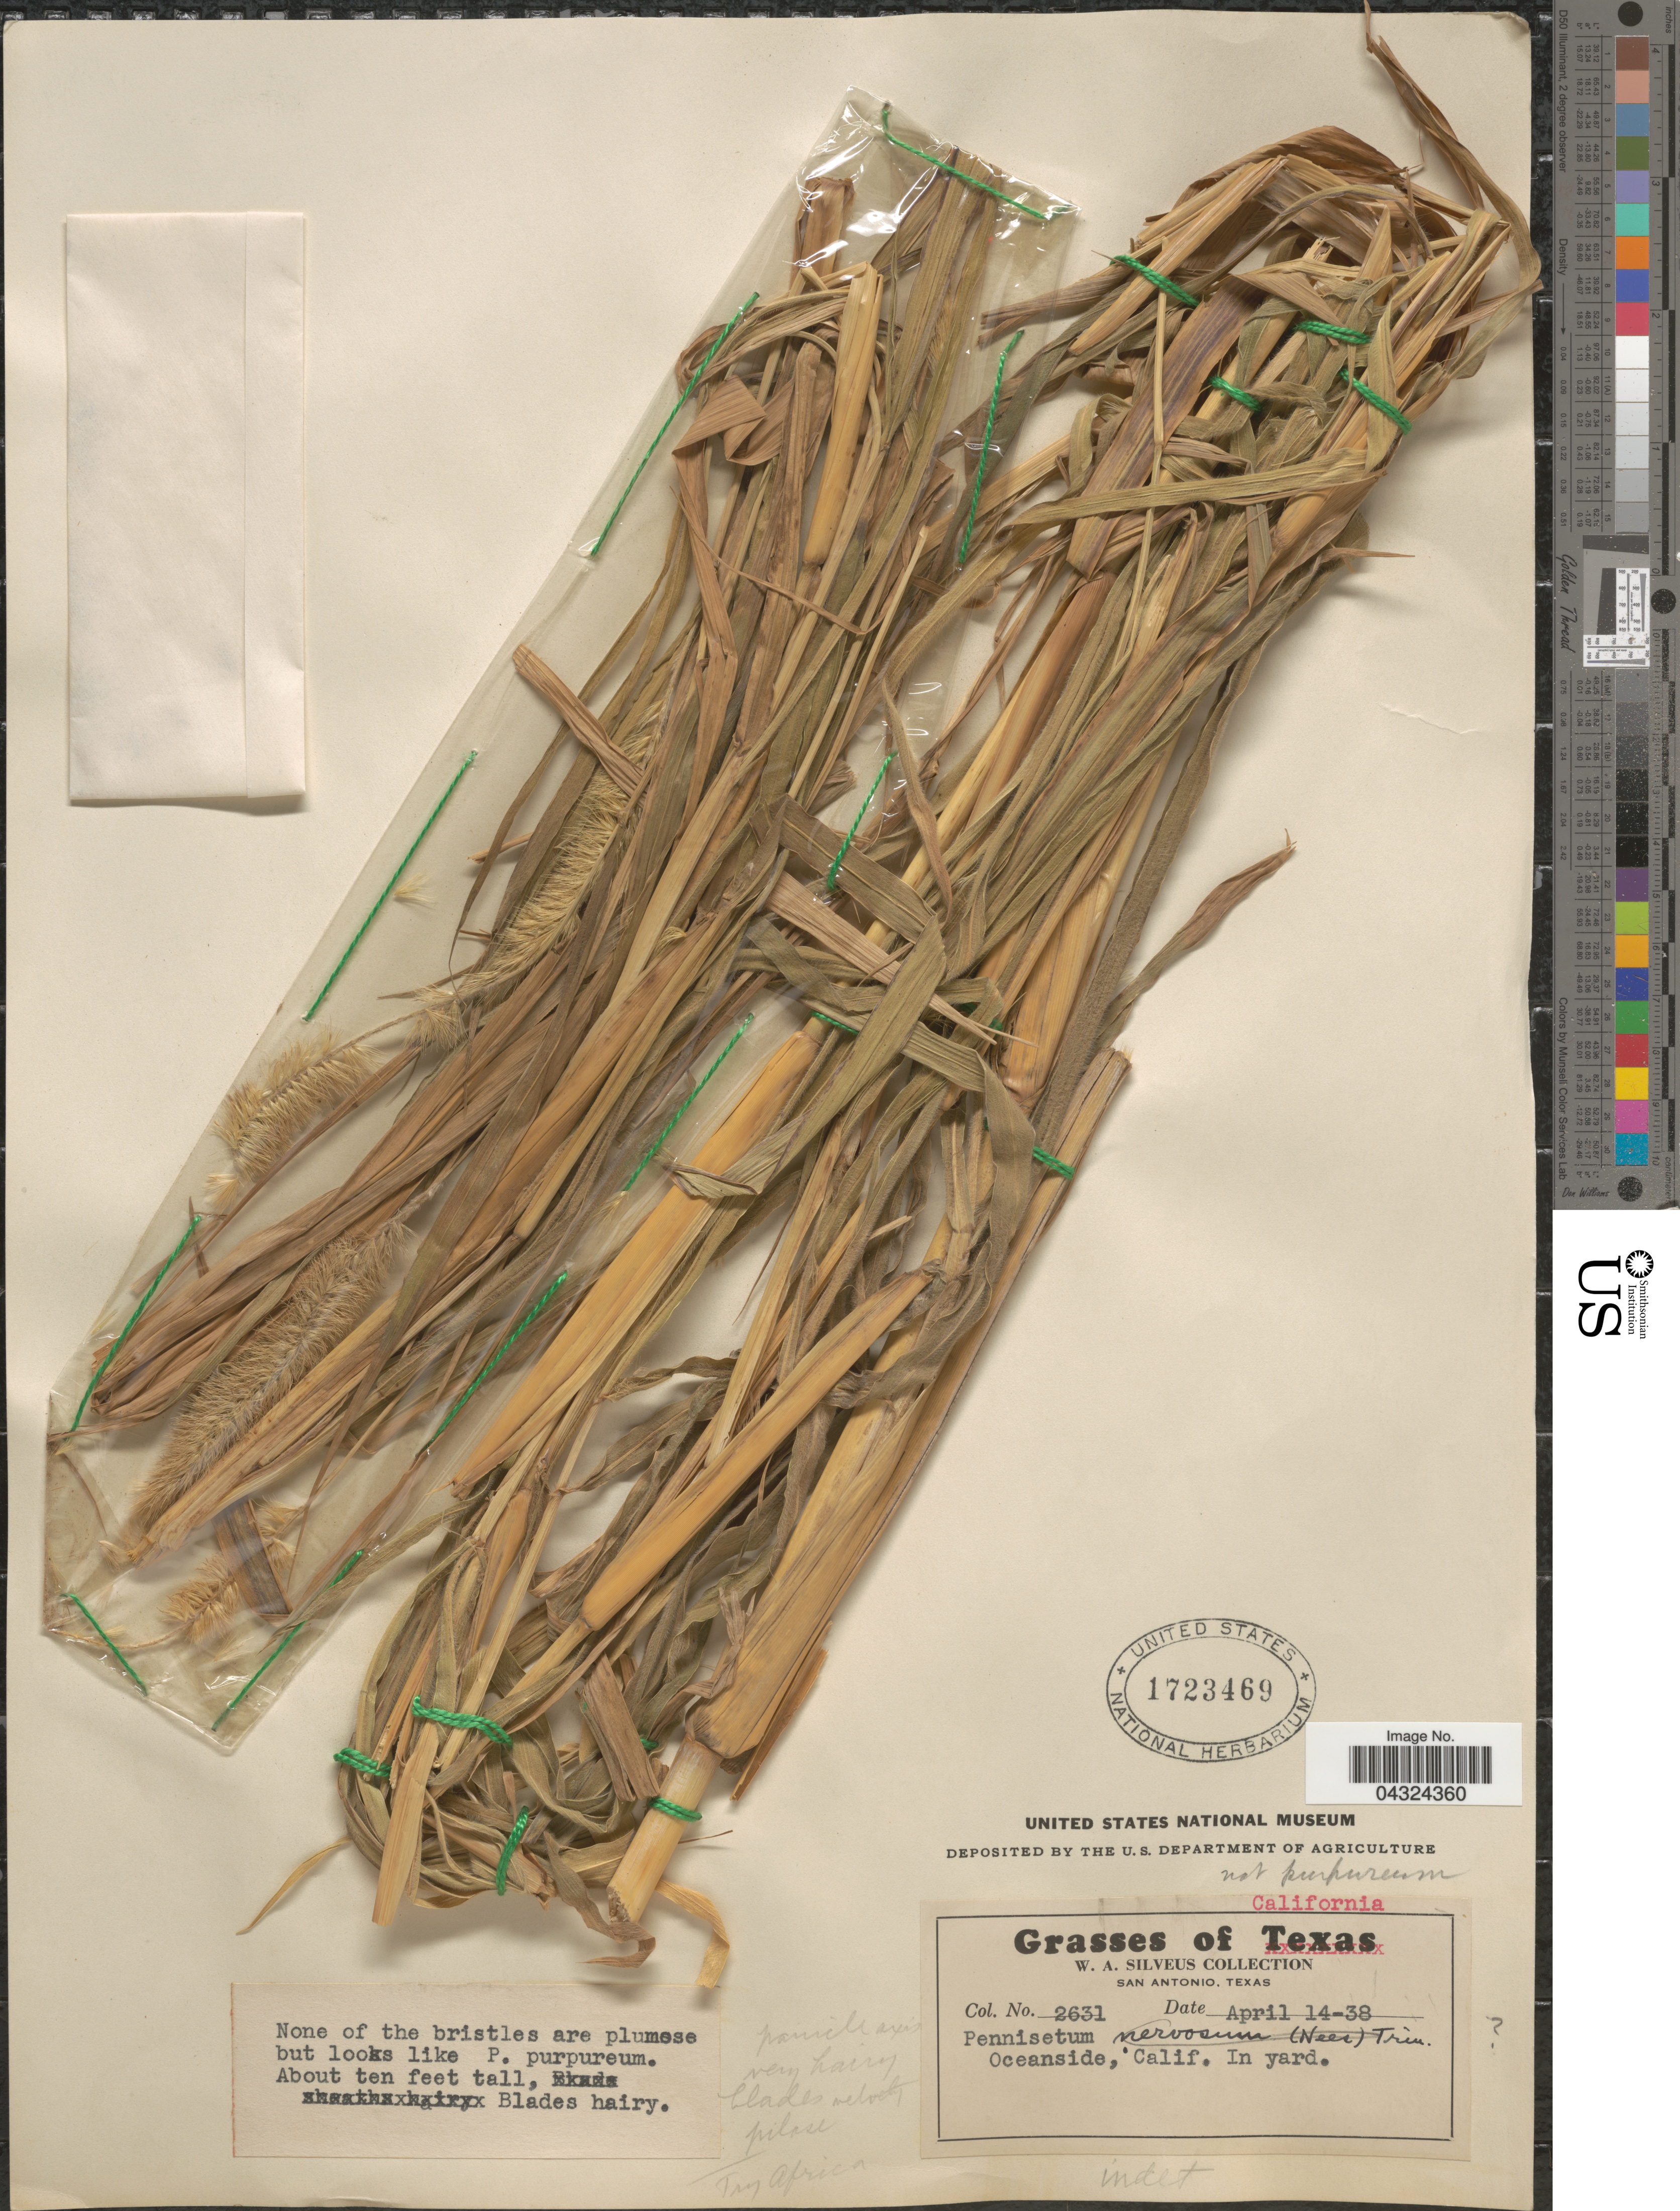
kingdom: Plantae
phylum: Tracheophyta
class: Liliopsida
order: Poales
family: Poaceae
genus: Cenchrus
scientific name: Cenchrus sp.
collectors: W. Silveus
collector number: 2631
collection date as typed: Transcribed d/m/y: 14/4/38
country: United States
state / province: California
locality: Oceanside. In yard.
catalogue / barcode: US 1723469